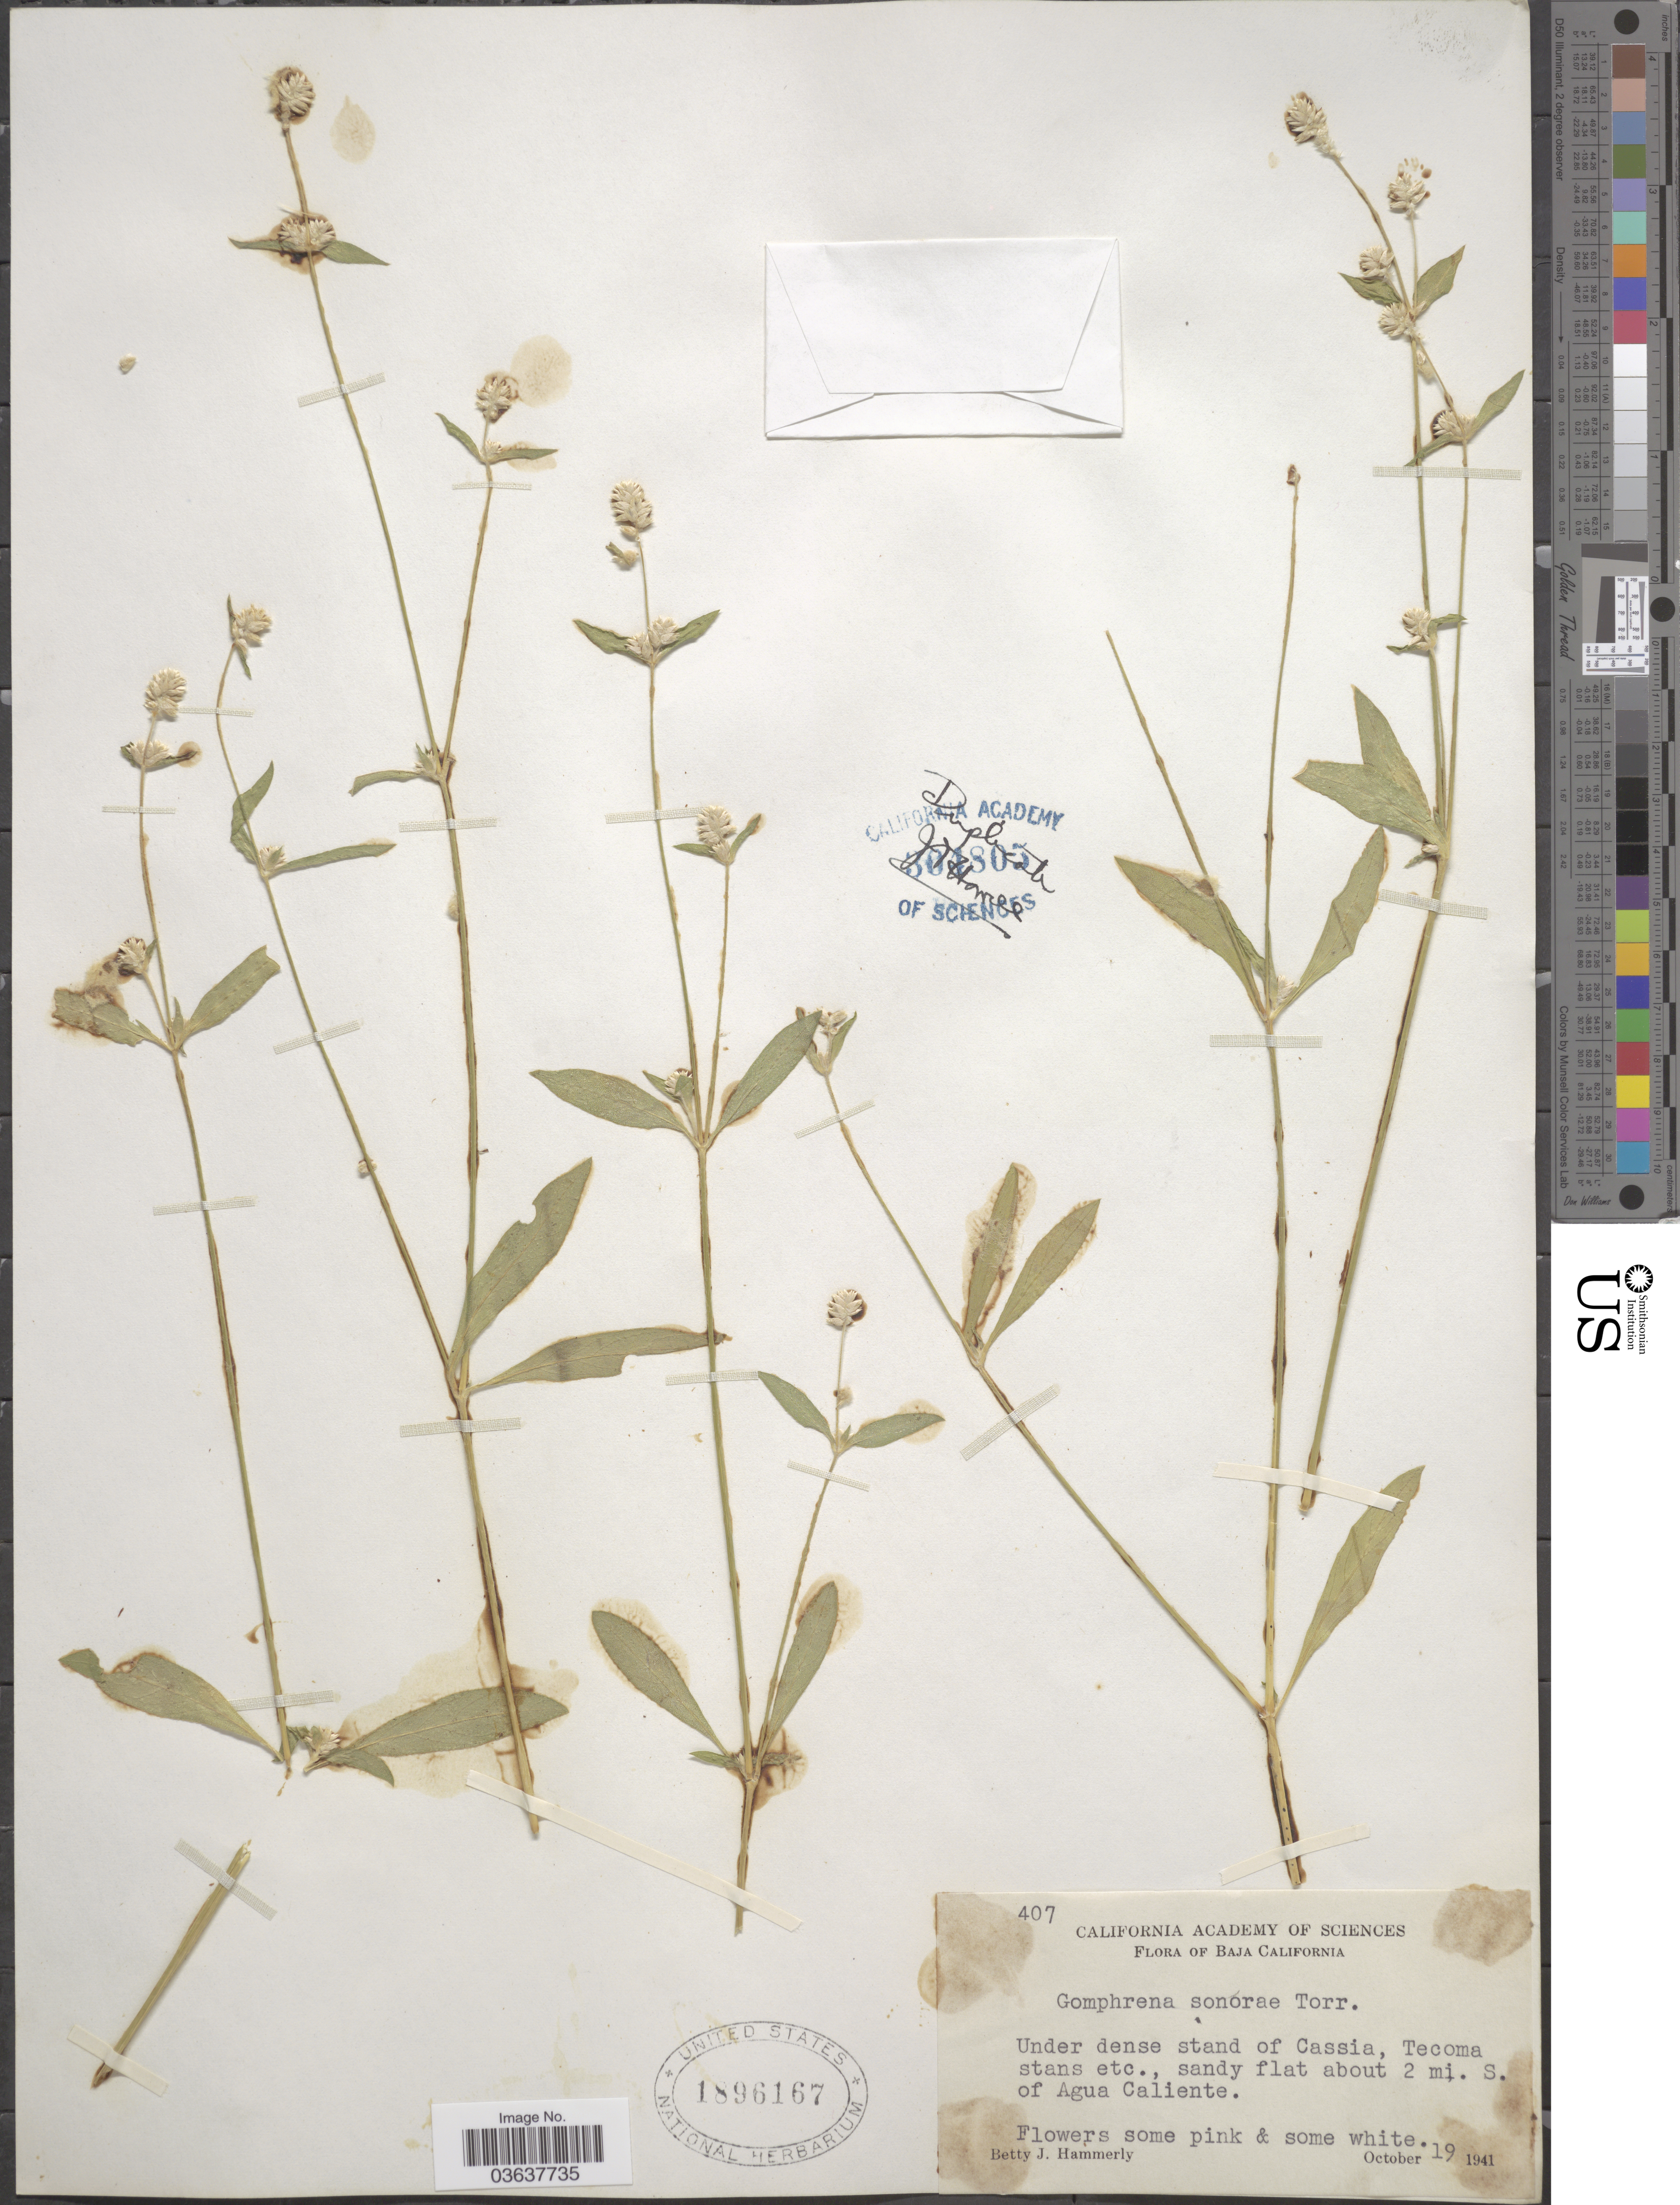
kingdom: Plantae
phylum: Tracheophyta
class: Magnoliopsida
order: Caryophyllales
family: Amaranthaceae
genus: Gomphrena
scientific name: Gomphrena sonorae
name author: Torr. in Emory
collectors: B. J. Hammerly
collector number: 407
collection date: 1941-10-19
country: Mexico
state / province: Baja California Norte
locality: Sandy flat about 2 mi. S. of Agua Caliente.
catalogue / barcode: US 1896167